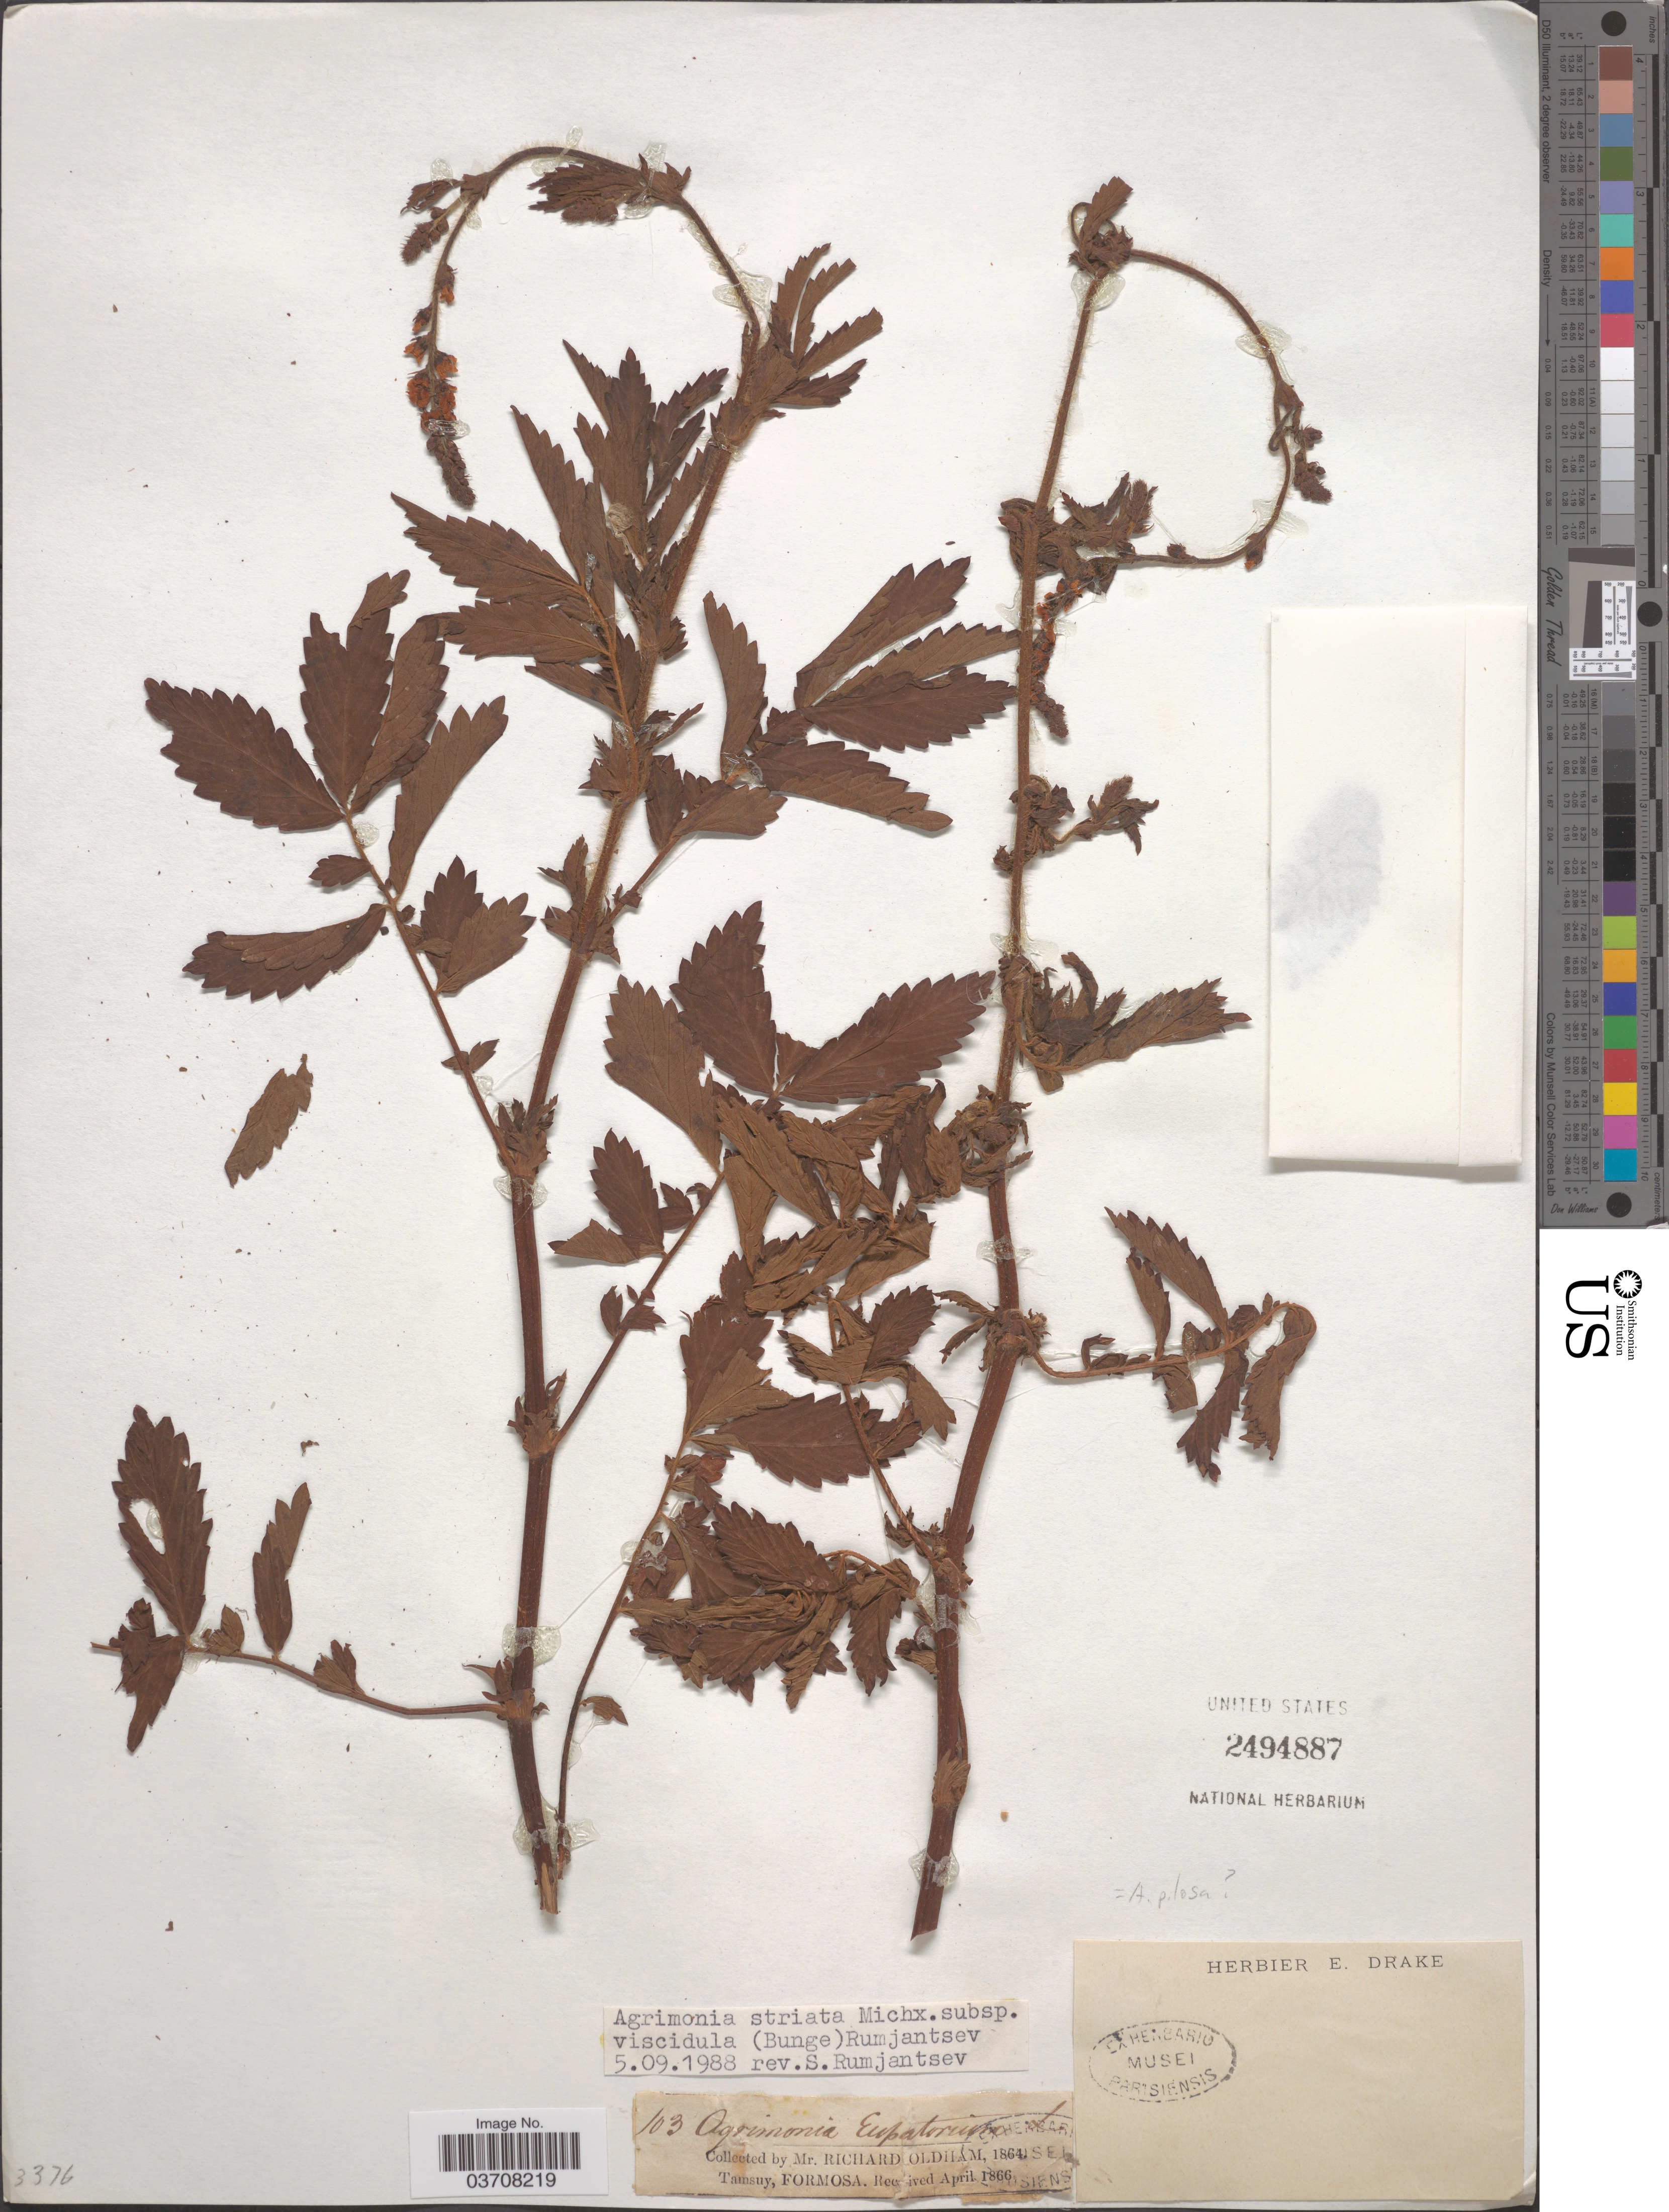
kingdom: Plantae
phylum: Tracheophyta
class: Magnoliopsida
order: Rosales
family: Rosaceae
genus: Agrimonia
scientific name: Agrimonia striata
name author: Michx.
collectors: R. Oldham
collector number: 103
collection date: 1864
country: Taiwan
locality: Tamsuy, Formosa.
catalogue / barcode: US 2494887